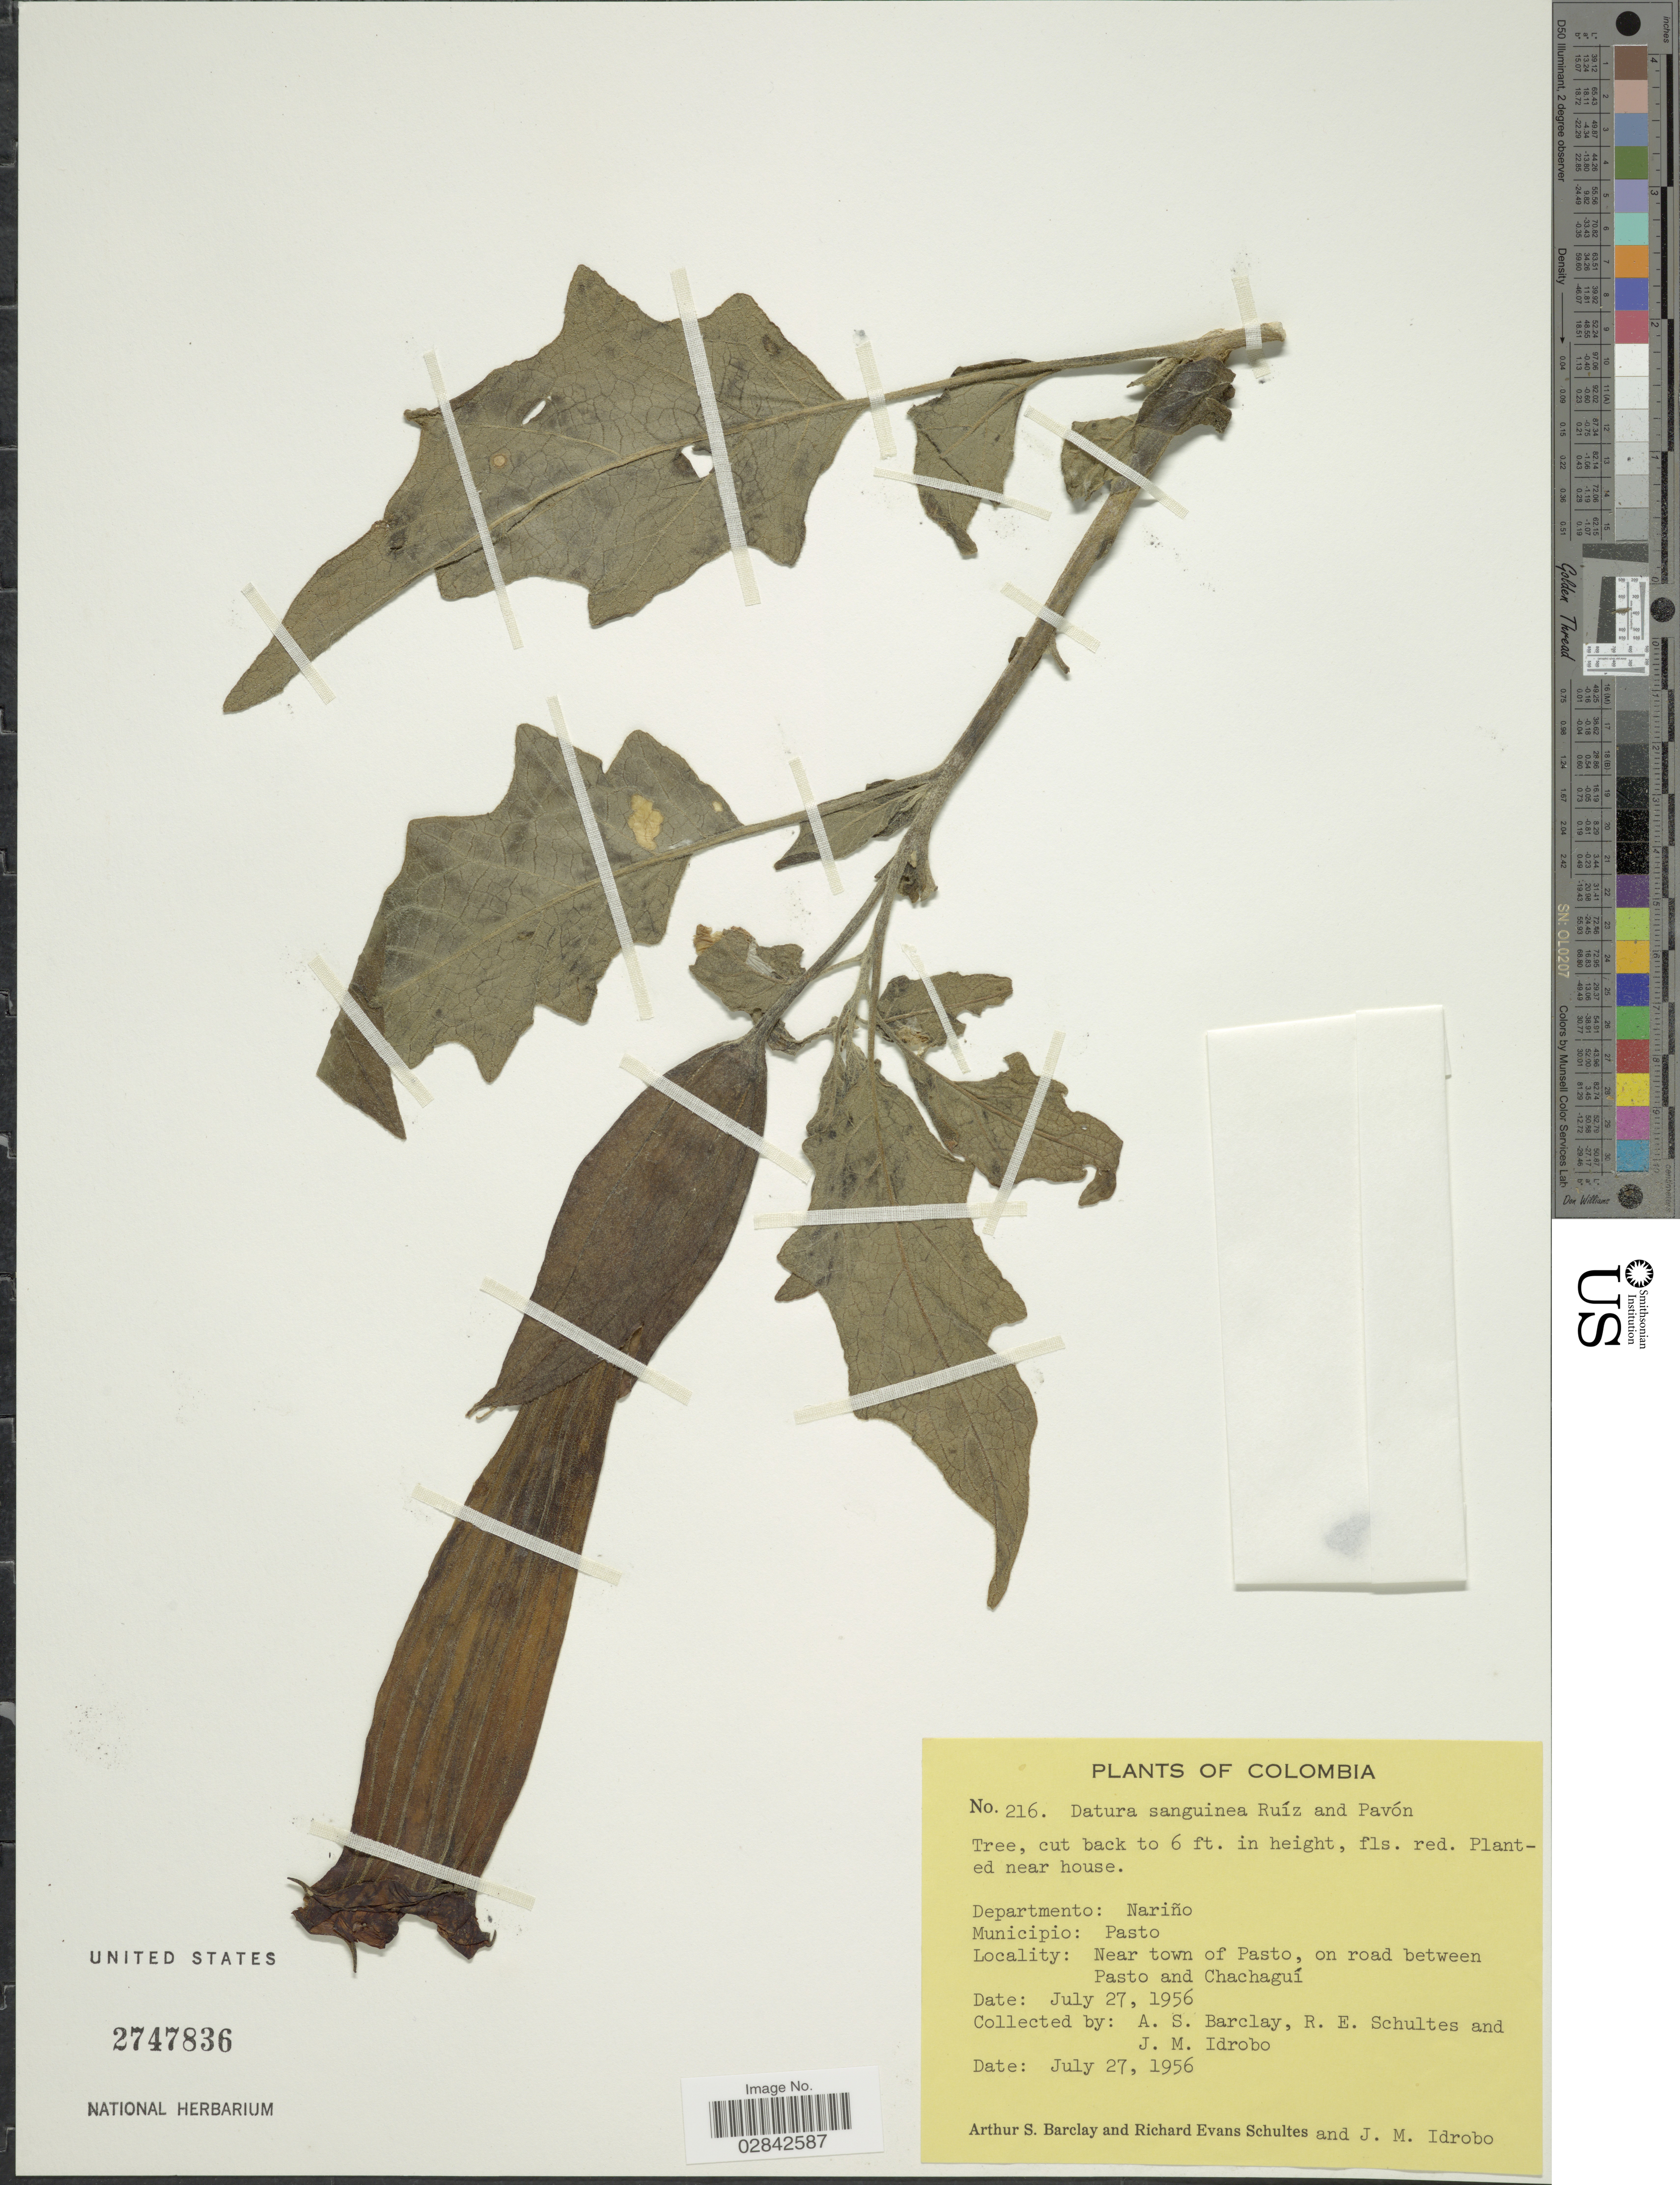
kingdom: Plantae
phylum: Tracheophyta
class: Magnoliopsida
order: Solanales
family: Solanaceae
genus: Brugmansia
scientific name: Brugmansia sanguinea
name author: (Ruiz & Pav.) D. Don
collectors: A. S. Barclay, R. E. Schultes & J. M. Idrobo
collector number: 216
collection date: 1956-07-27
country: Colombia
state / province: Nariño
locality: Departmento: Nariño. Municipio: Pasto. Near town of Pasto, on road between Pasto and Chachaguí.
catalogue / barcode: US 2747836